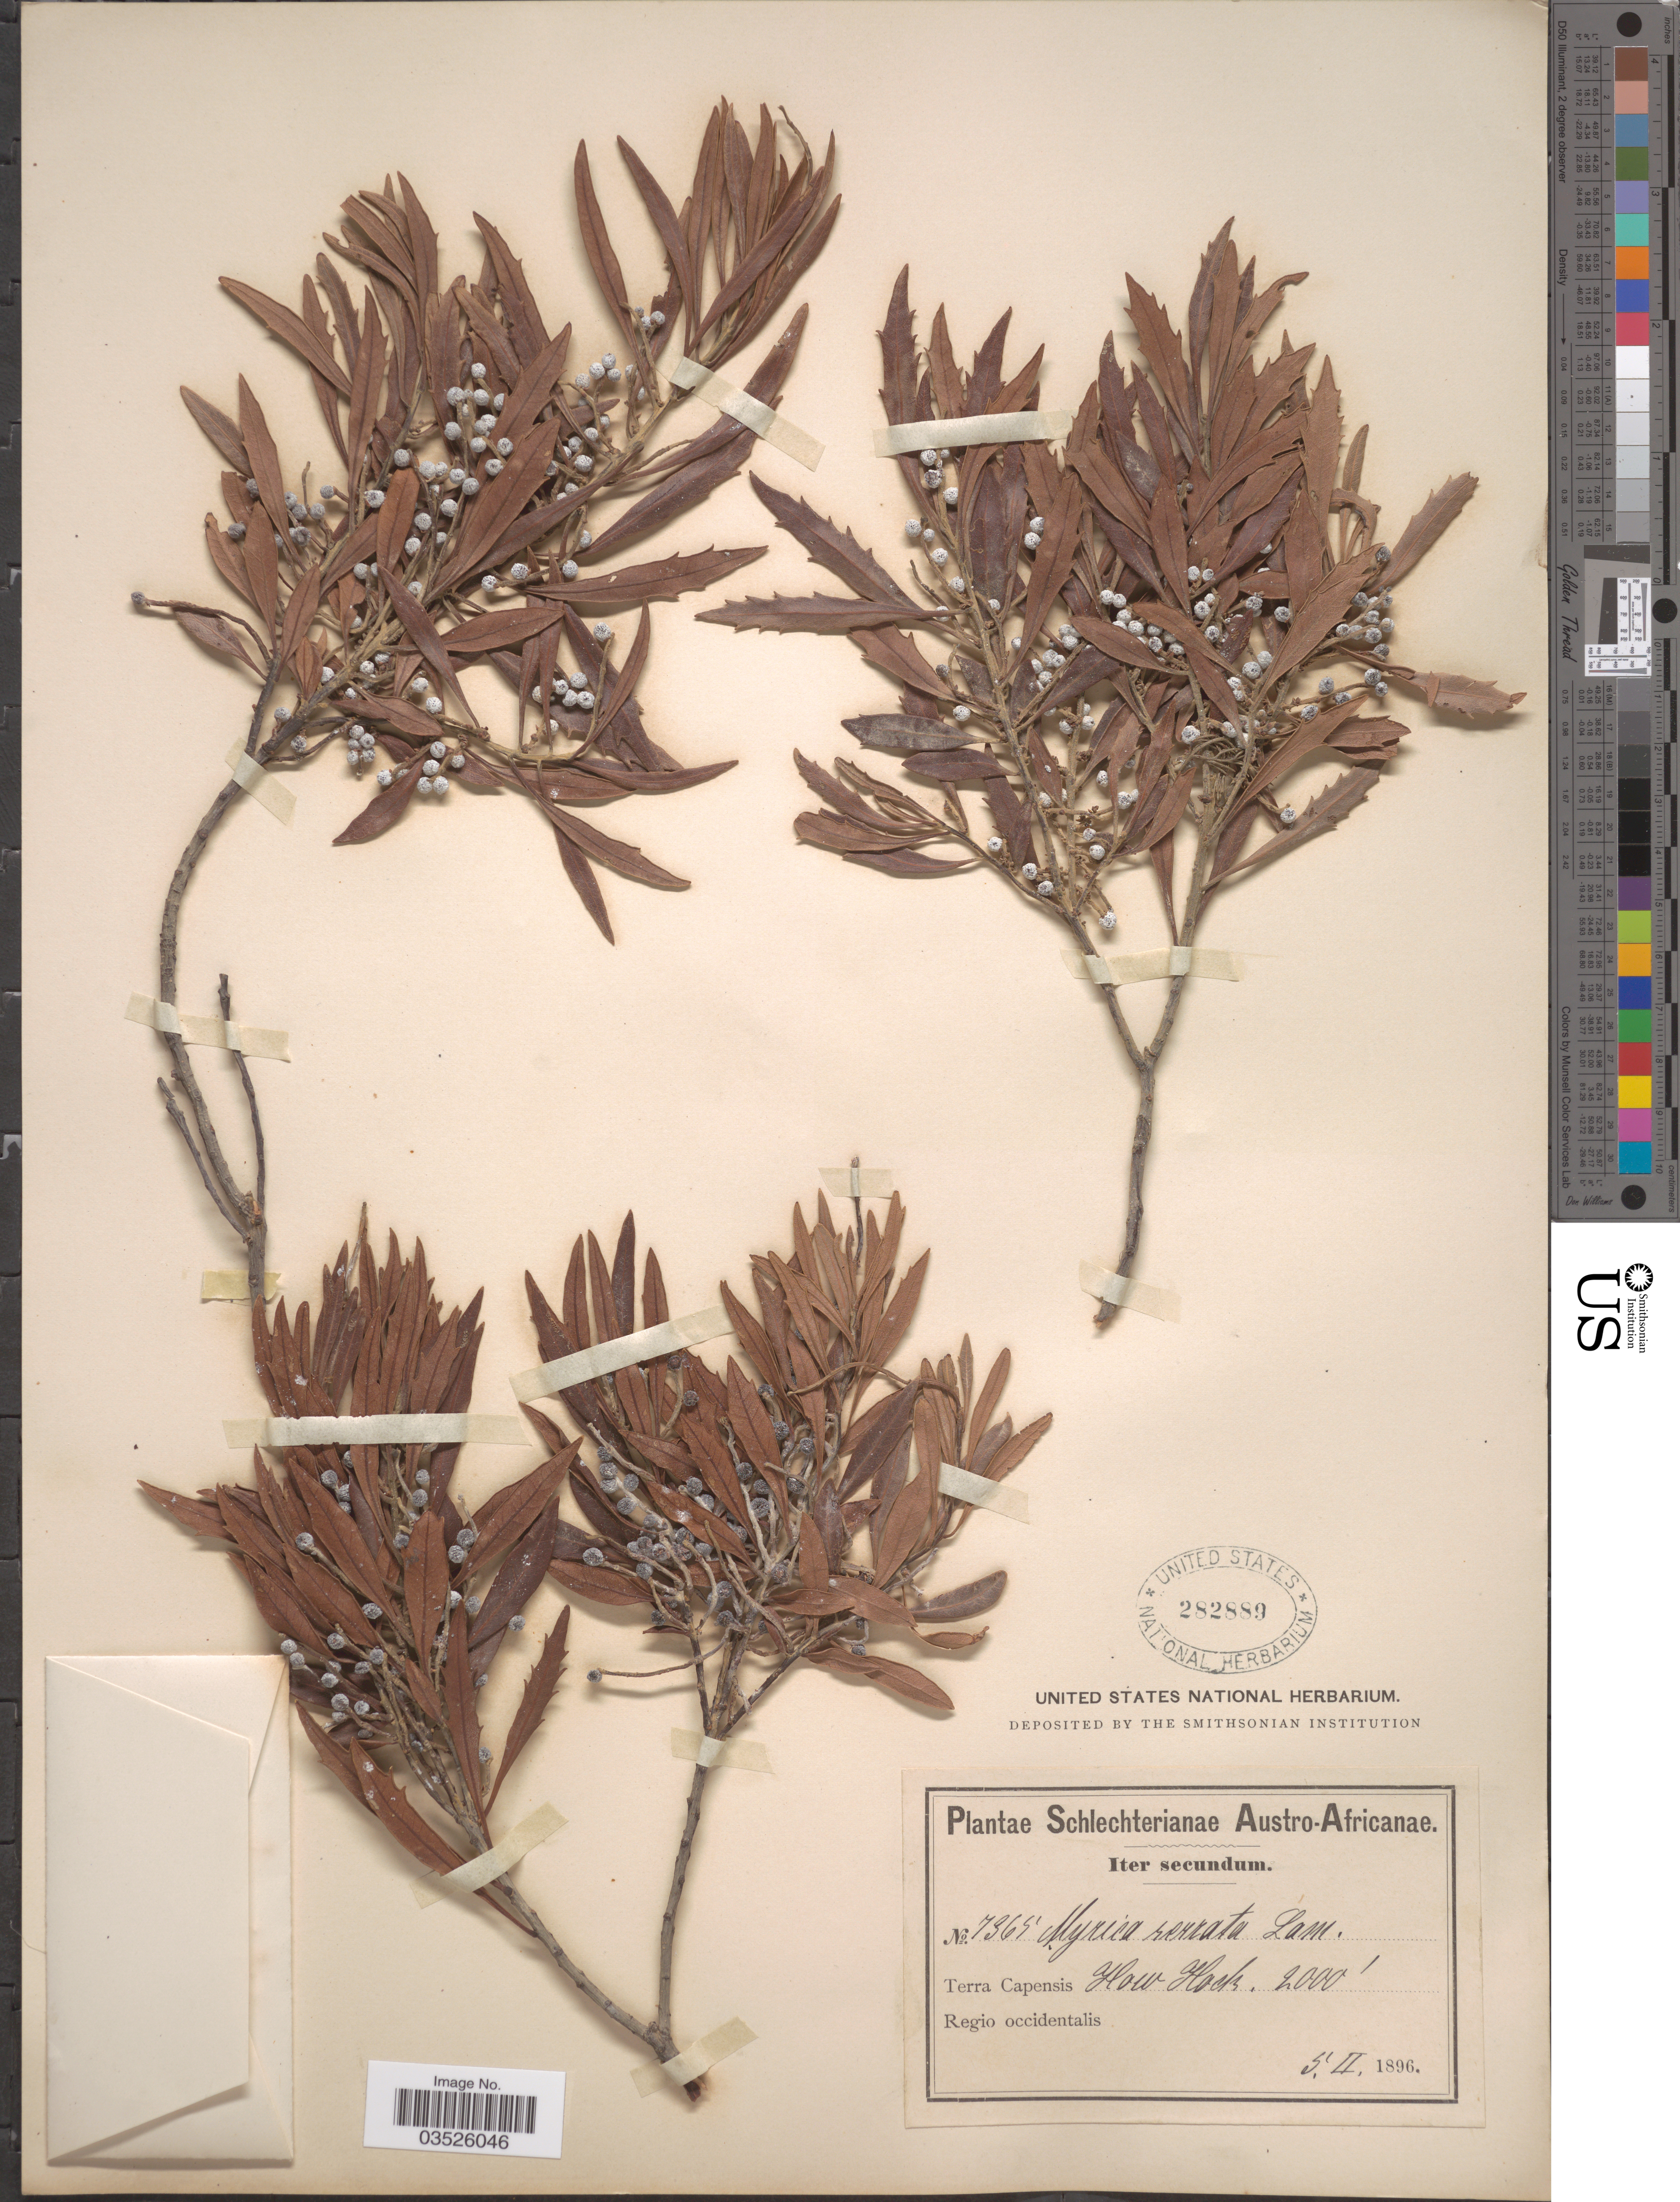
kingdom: Plantae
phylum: Tracheophyta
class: Magnoliopsida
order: Fagales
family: Myricaceae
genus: Morella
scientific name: Morella serrata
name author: (Lam.) Killick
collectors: Schlechter, --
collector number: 7365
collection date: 1896-02-05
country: South Africa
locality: Austro-Africanae. Terra Capensis How Hoek. Regio occidentalis.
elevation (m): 610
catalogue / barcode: US 282889